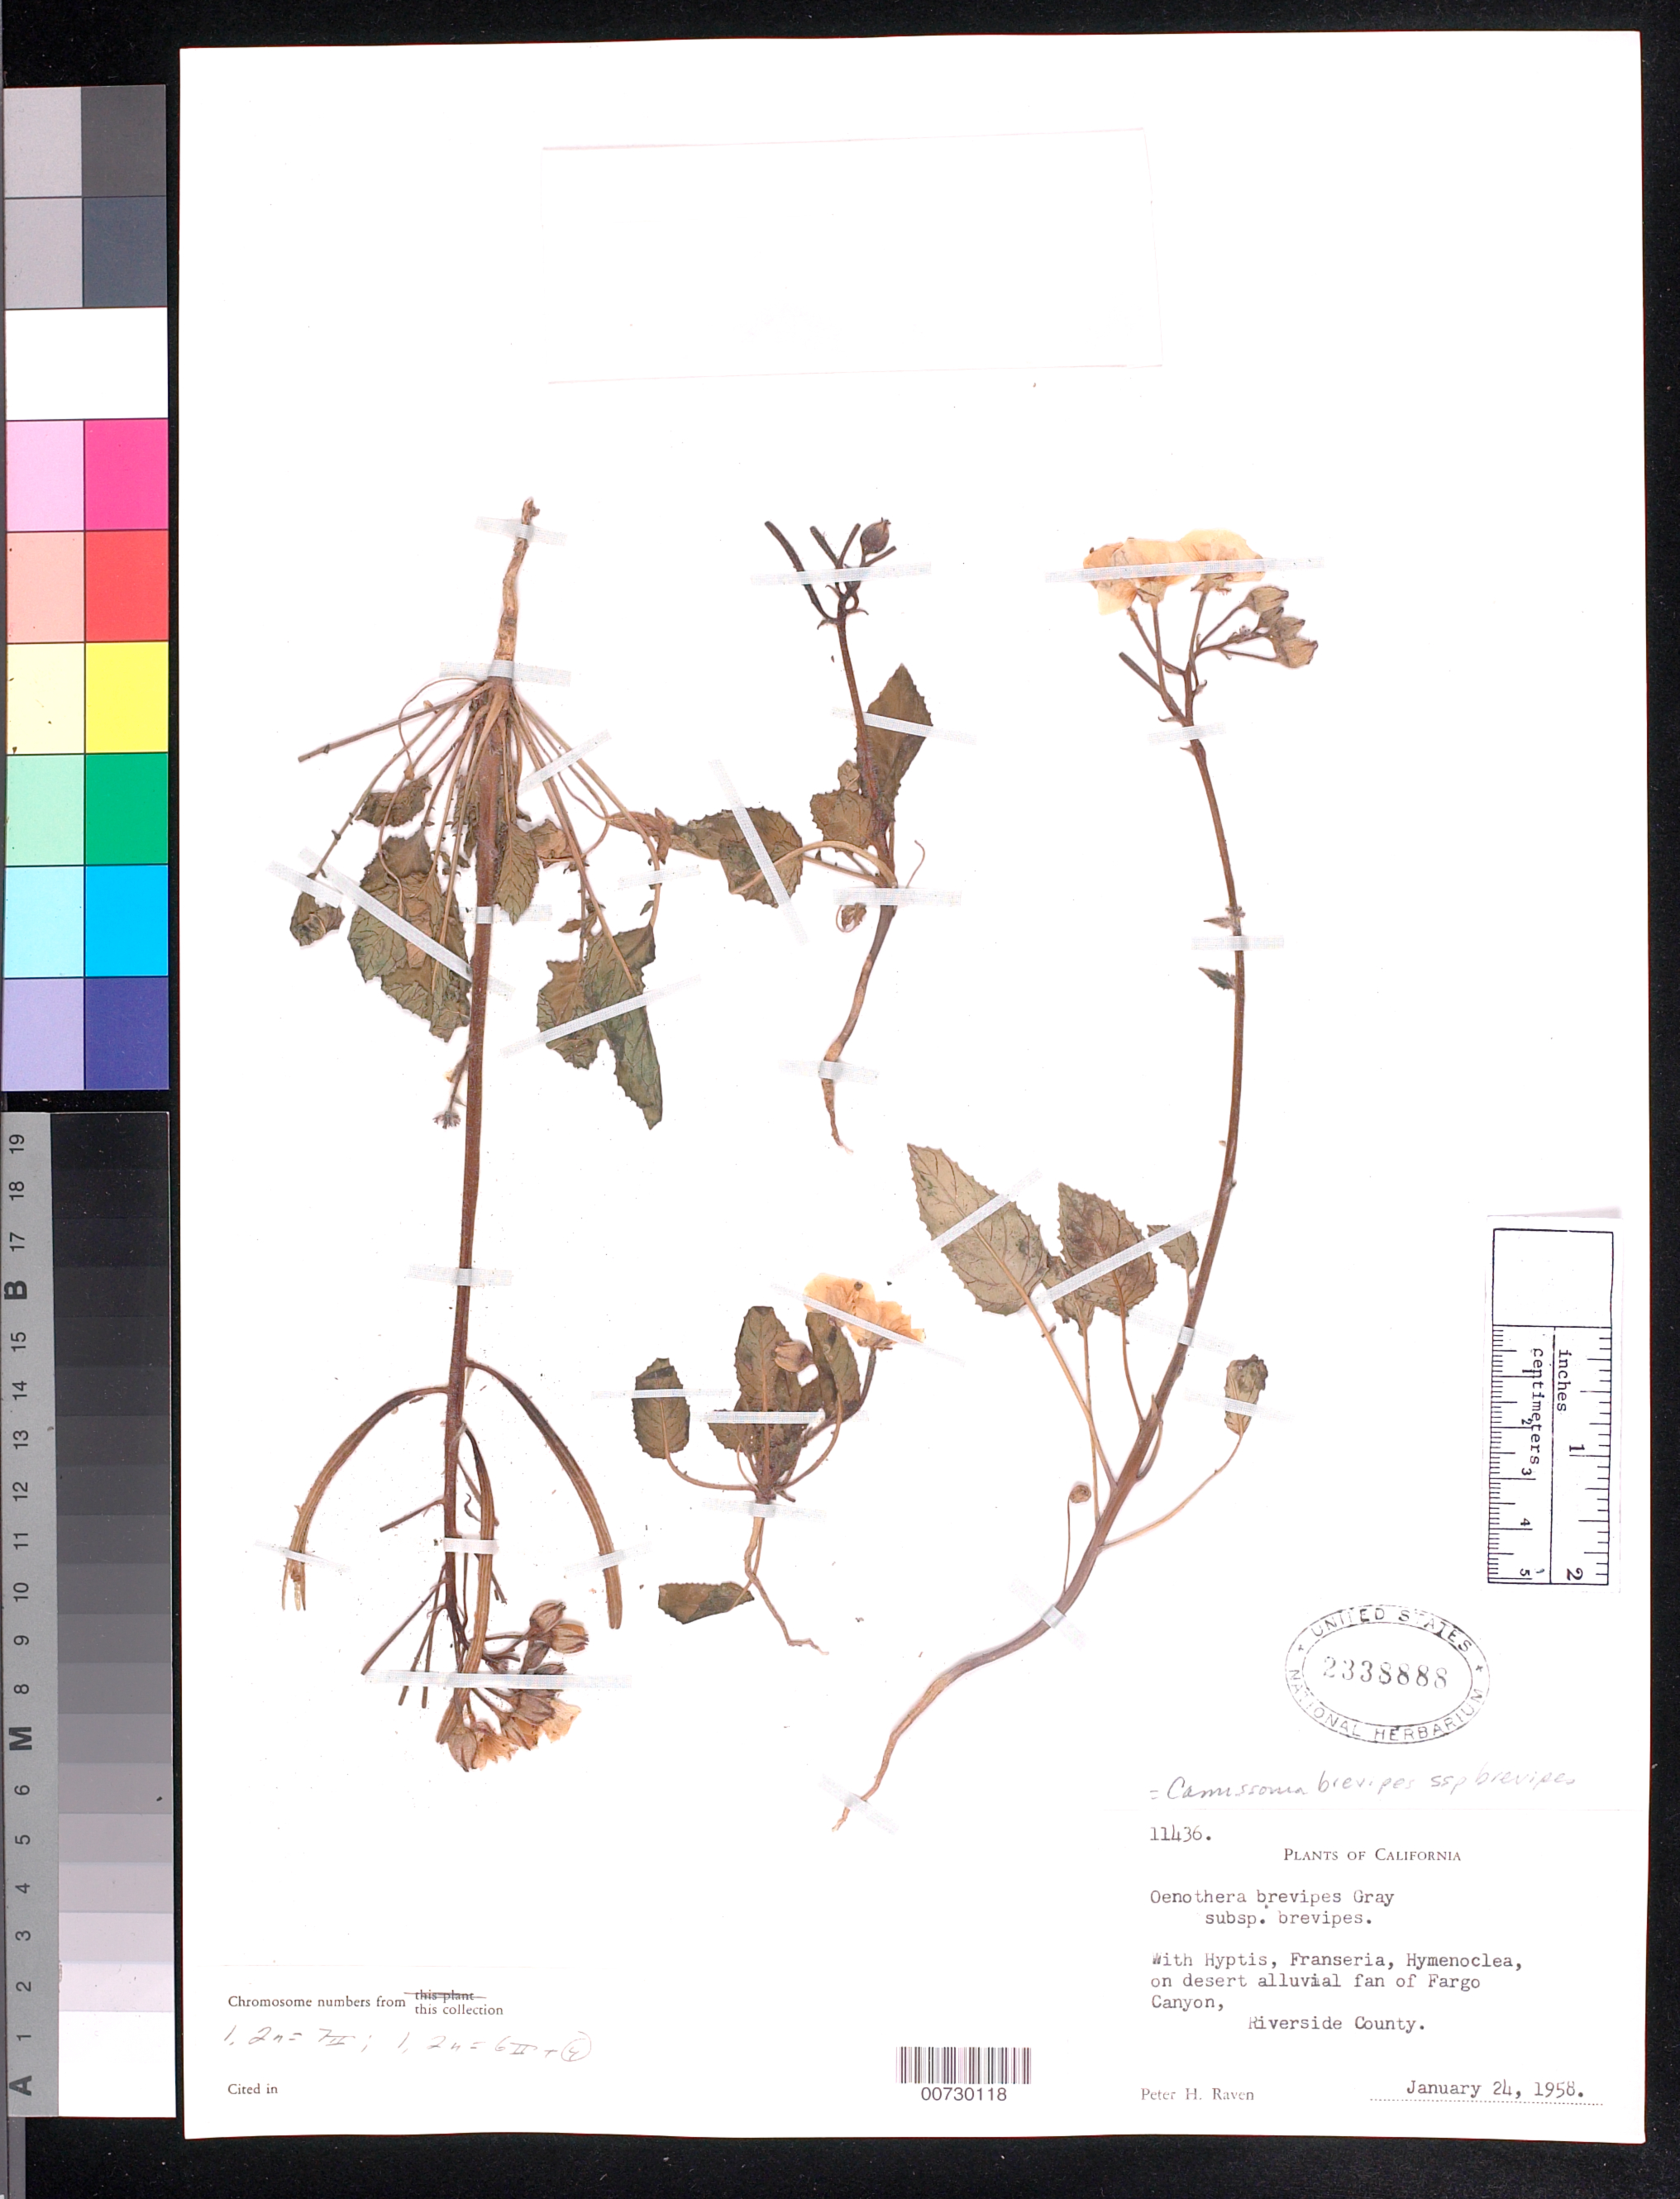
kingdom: Plantae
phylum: Tracheophyta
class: Magnoliopsida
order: Myrtales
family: Onagraceae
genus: Chylismia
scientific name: Chylismia brevipes subsp. brevipes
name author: (A. Gray) Small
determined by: Wagner, W. L., (BOT), Smithsonian Institution - National Museum of Natural History (UNITED STATES)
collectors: P. H. Raven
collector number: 11436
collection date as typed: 24 Jan 1958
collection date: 1958-01-24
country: United States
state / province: California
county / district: Riverside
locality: On desert alluvial fan of Fargo Canyon.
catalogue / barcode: US 2338888